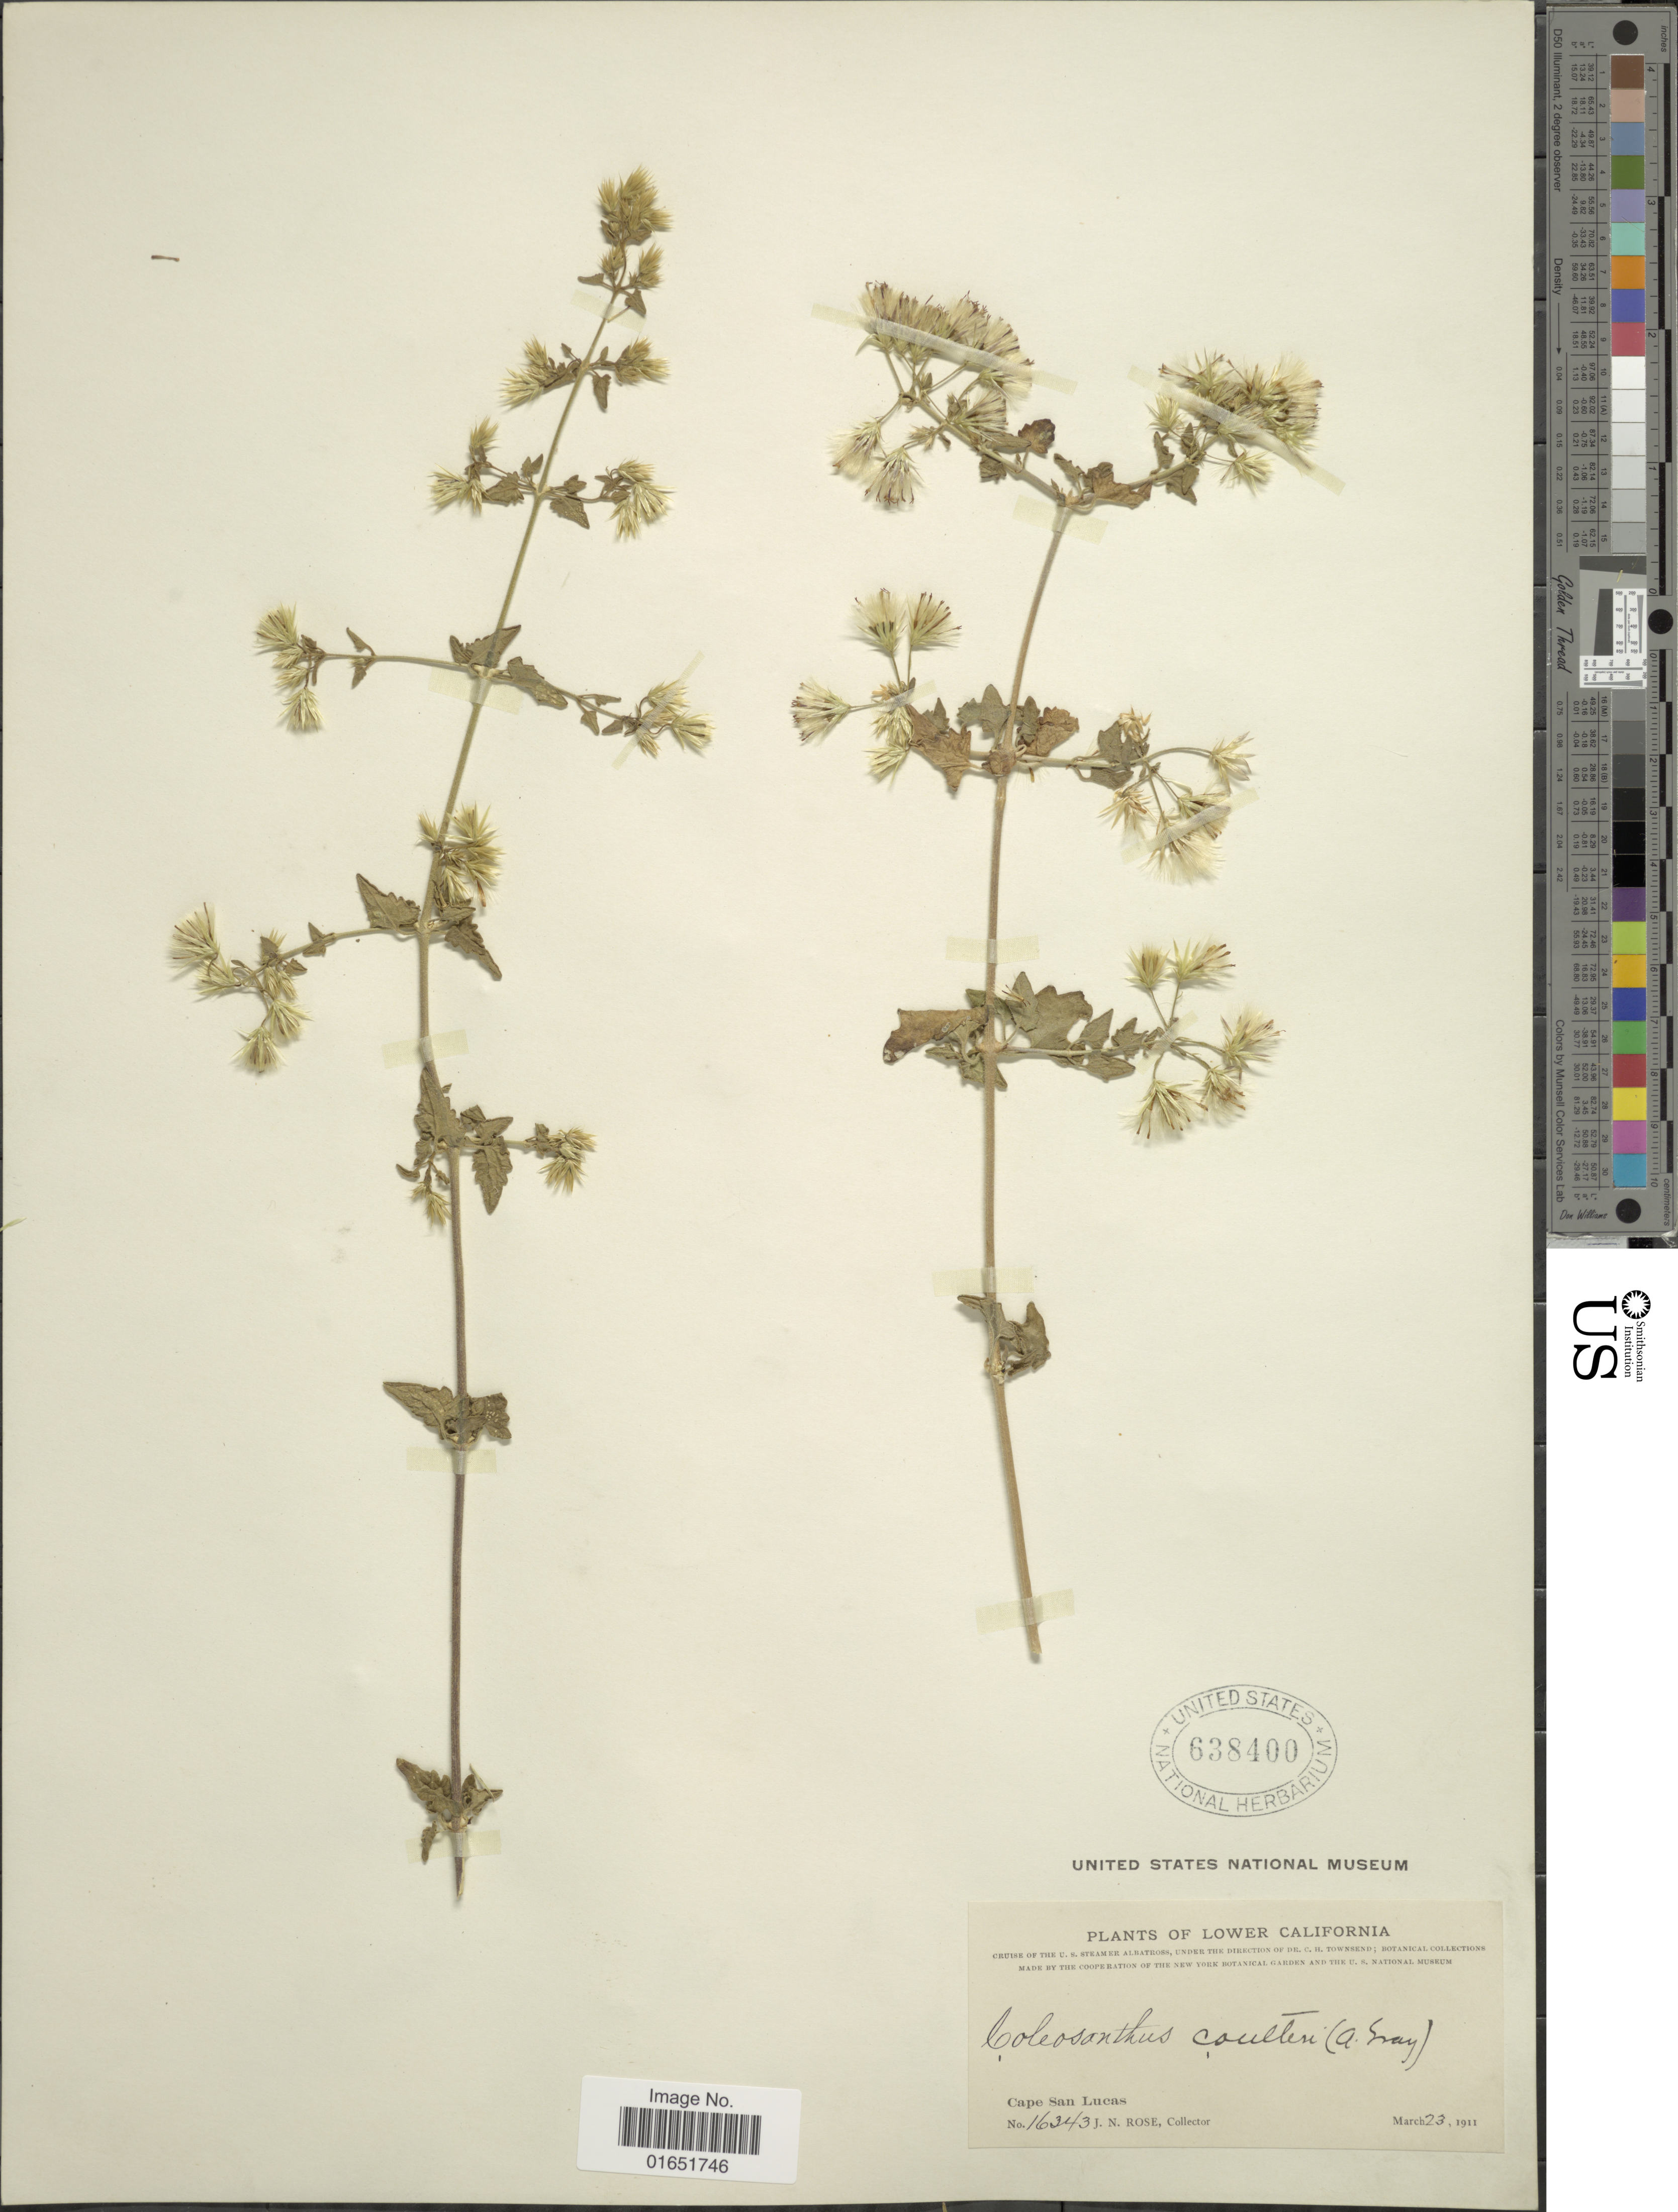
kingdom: Plantae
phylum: Tracheophyta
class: Magnoliopsida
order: Asterales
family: Asteraceae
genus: Brickellia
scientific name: Brickellia coulteri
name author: A. Gray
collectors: J. N. Rose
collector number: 16343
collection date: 1911-03-23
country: Mexico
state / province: Baja California Sur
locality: Lower California, Cape San Lucas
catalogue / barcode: US 638400